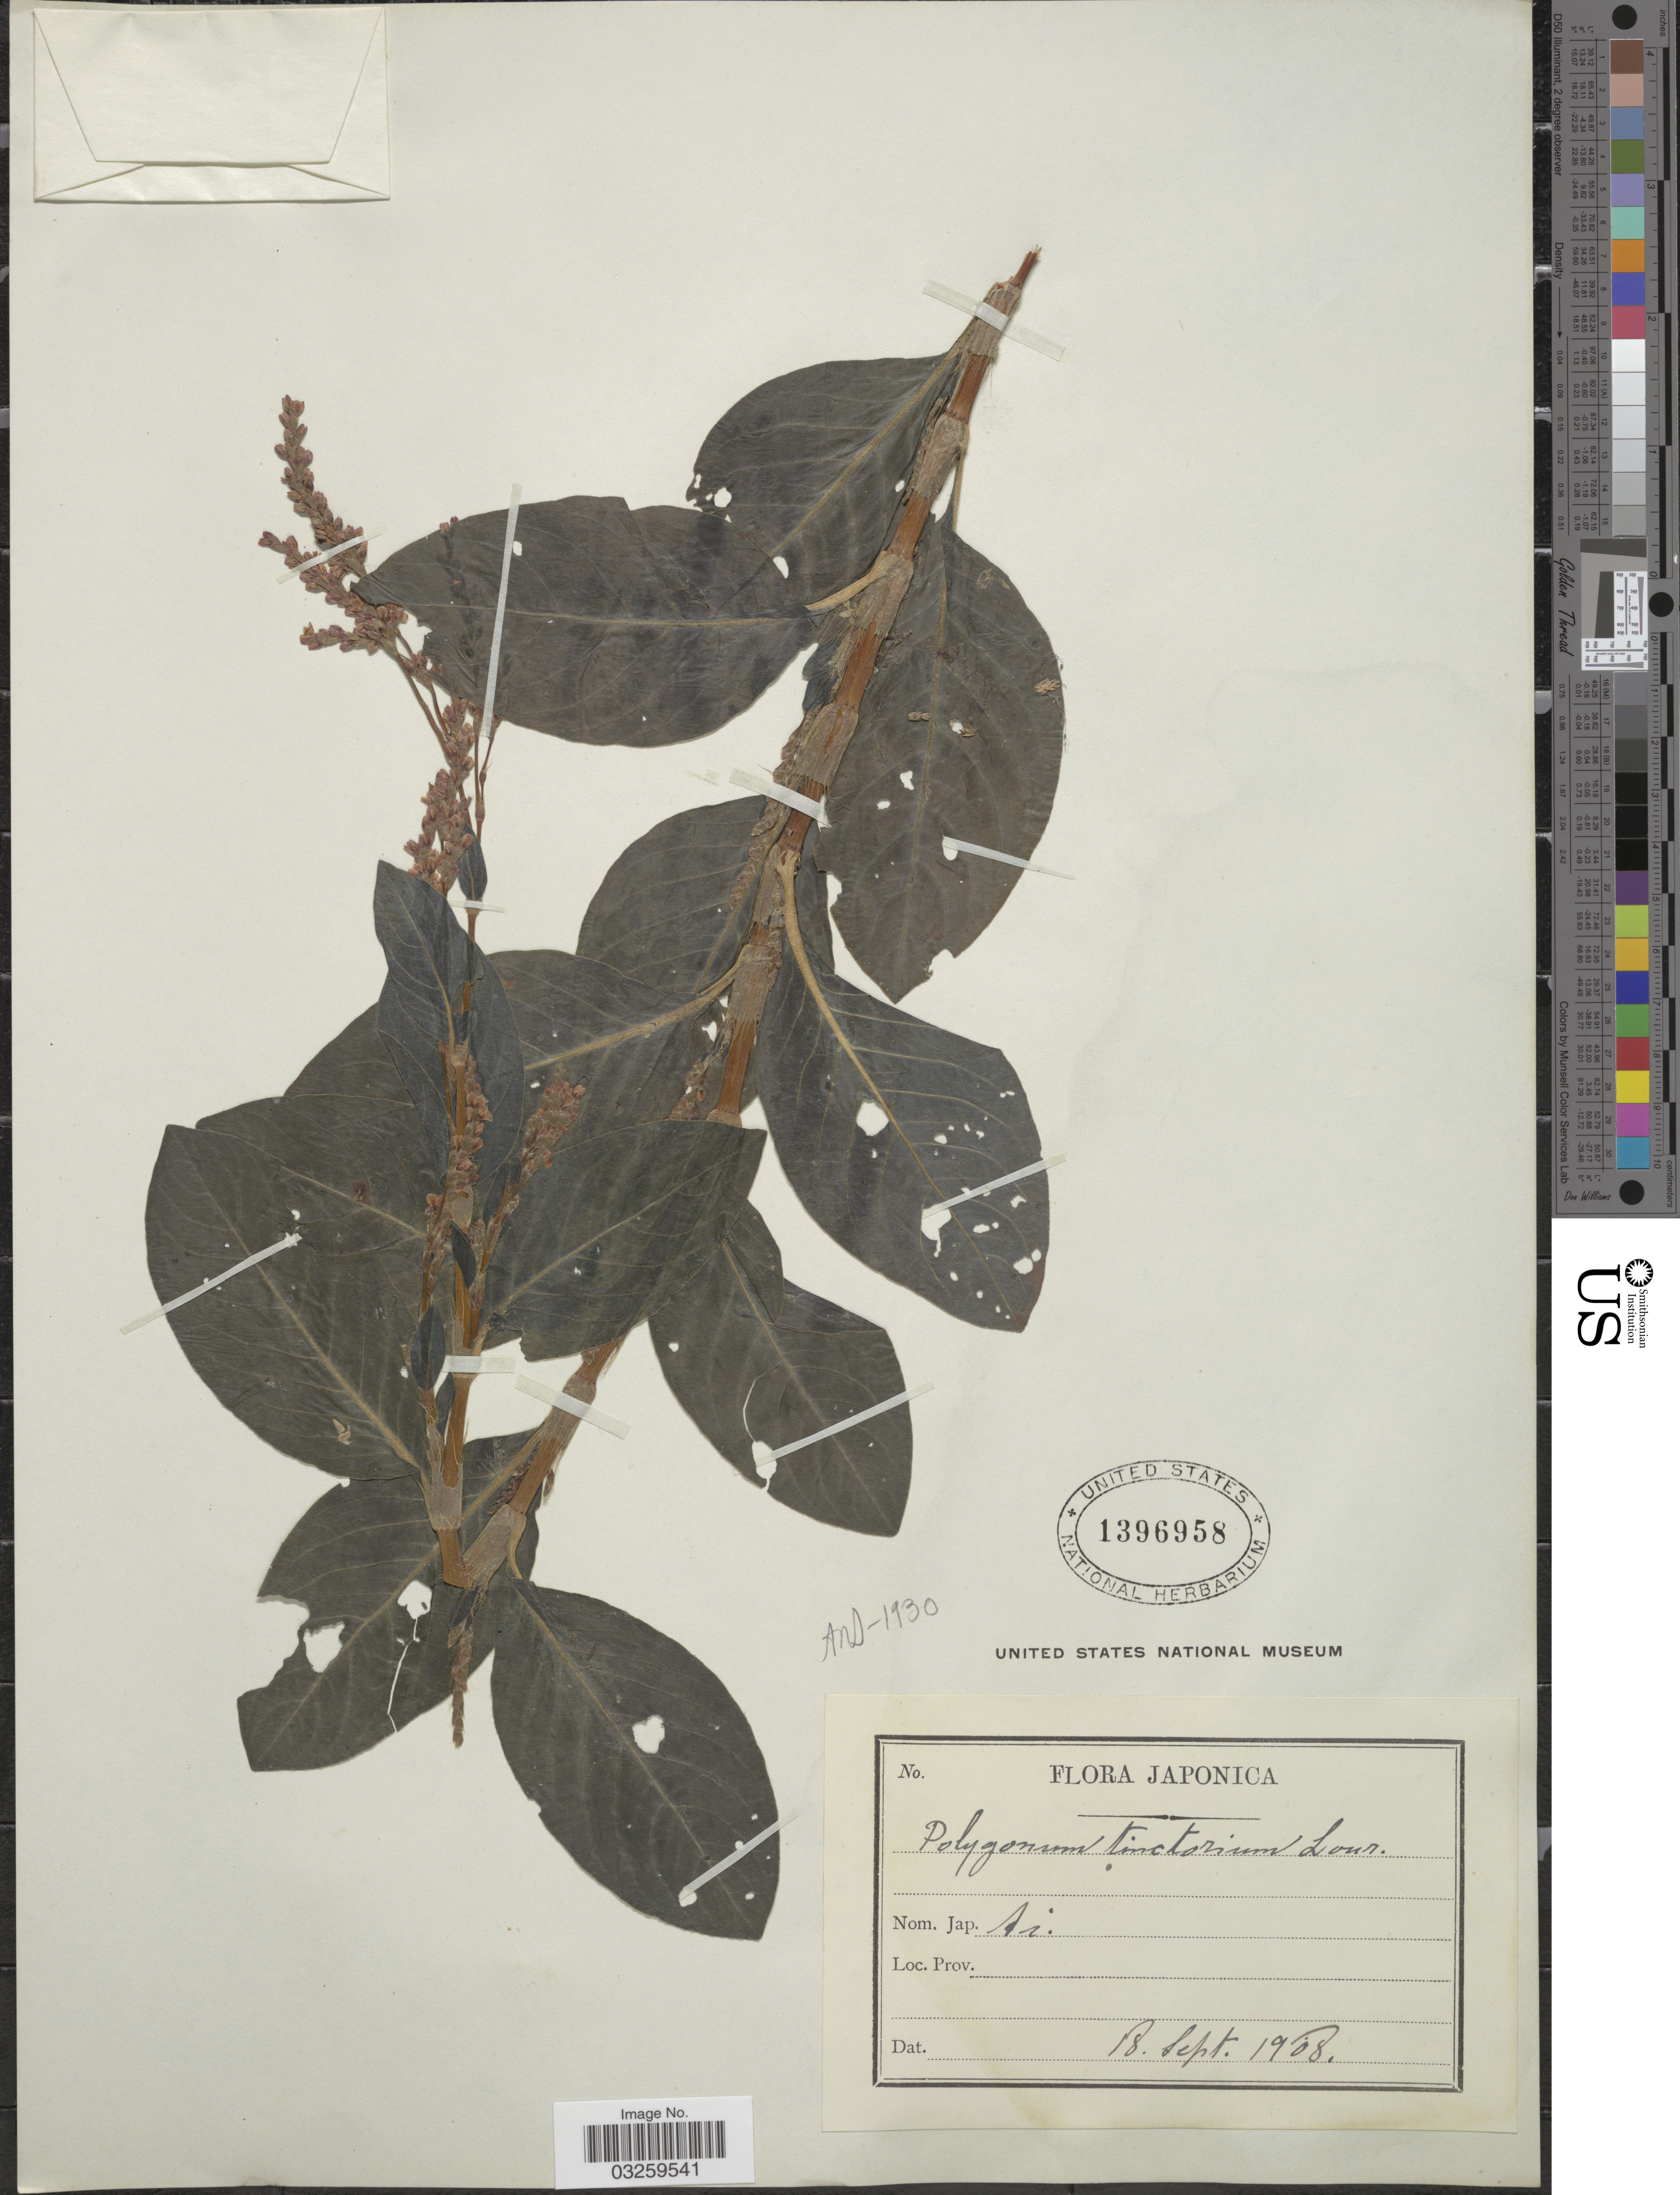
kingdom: Plantae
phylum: Tracheophyta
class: Magnoliopsida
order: Caryophyllales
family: Polygonaceae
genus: Polygonum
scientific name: Polygonum tinctorium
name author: W.T. Aiton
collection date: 1908-09-18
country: Japan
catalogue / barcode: US 1396958